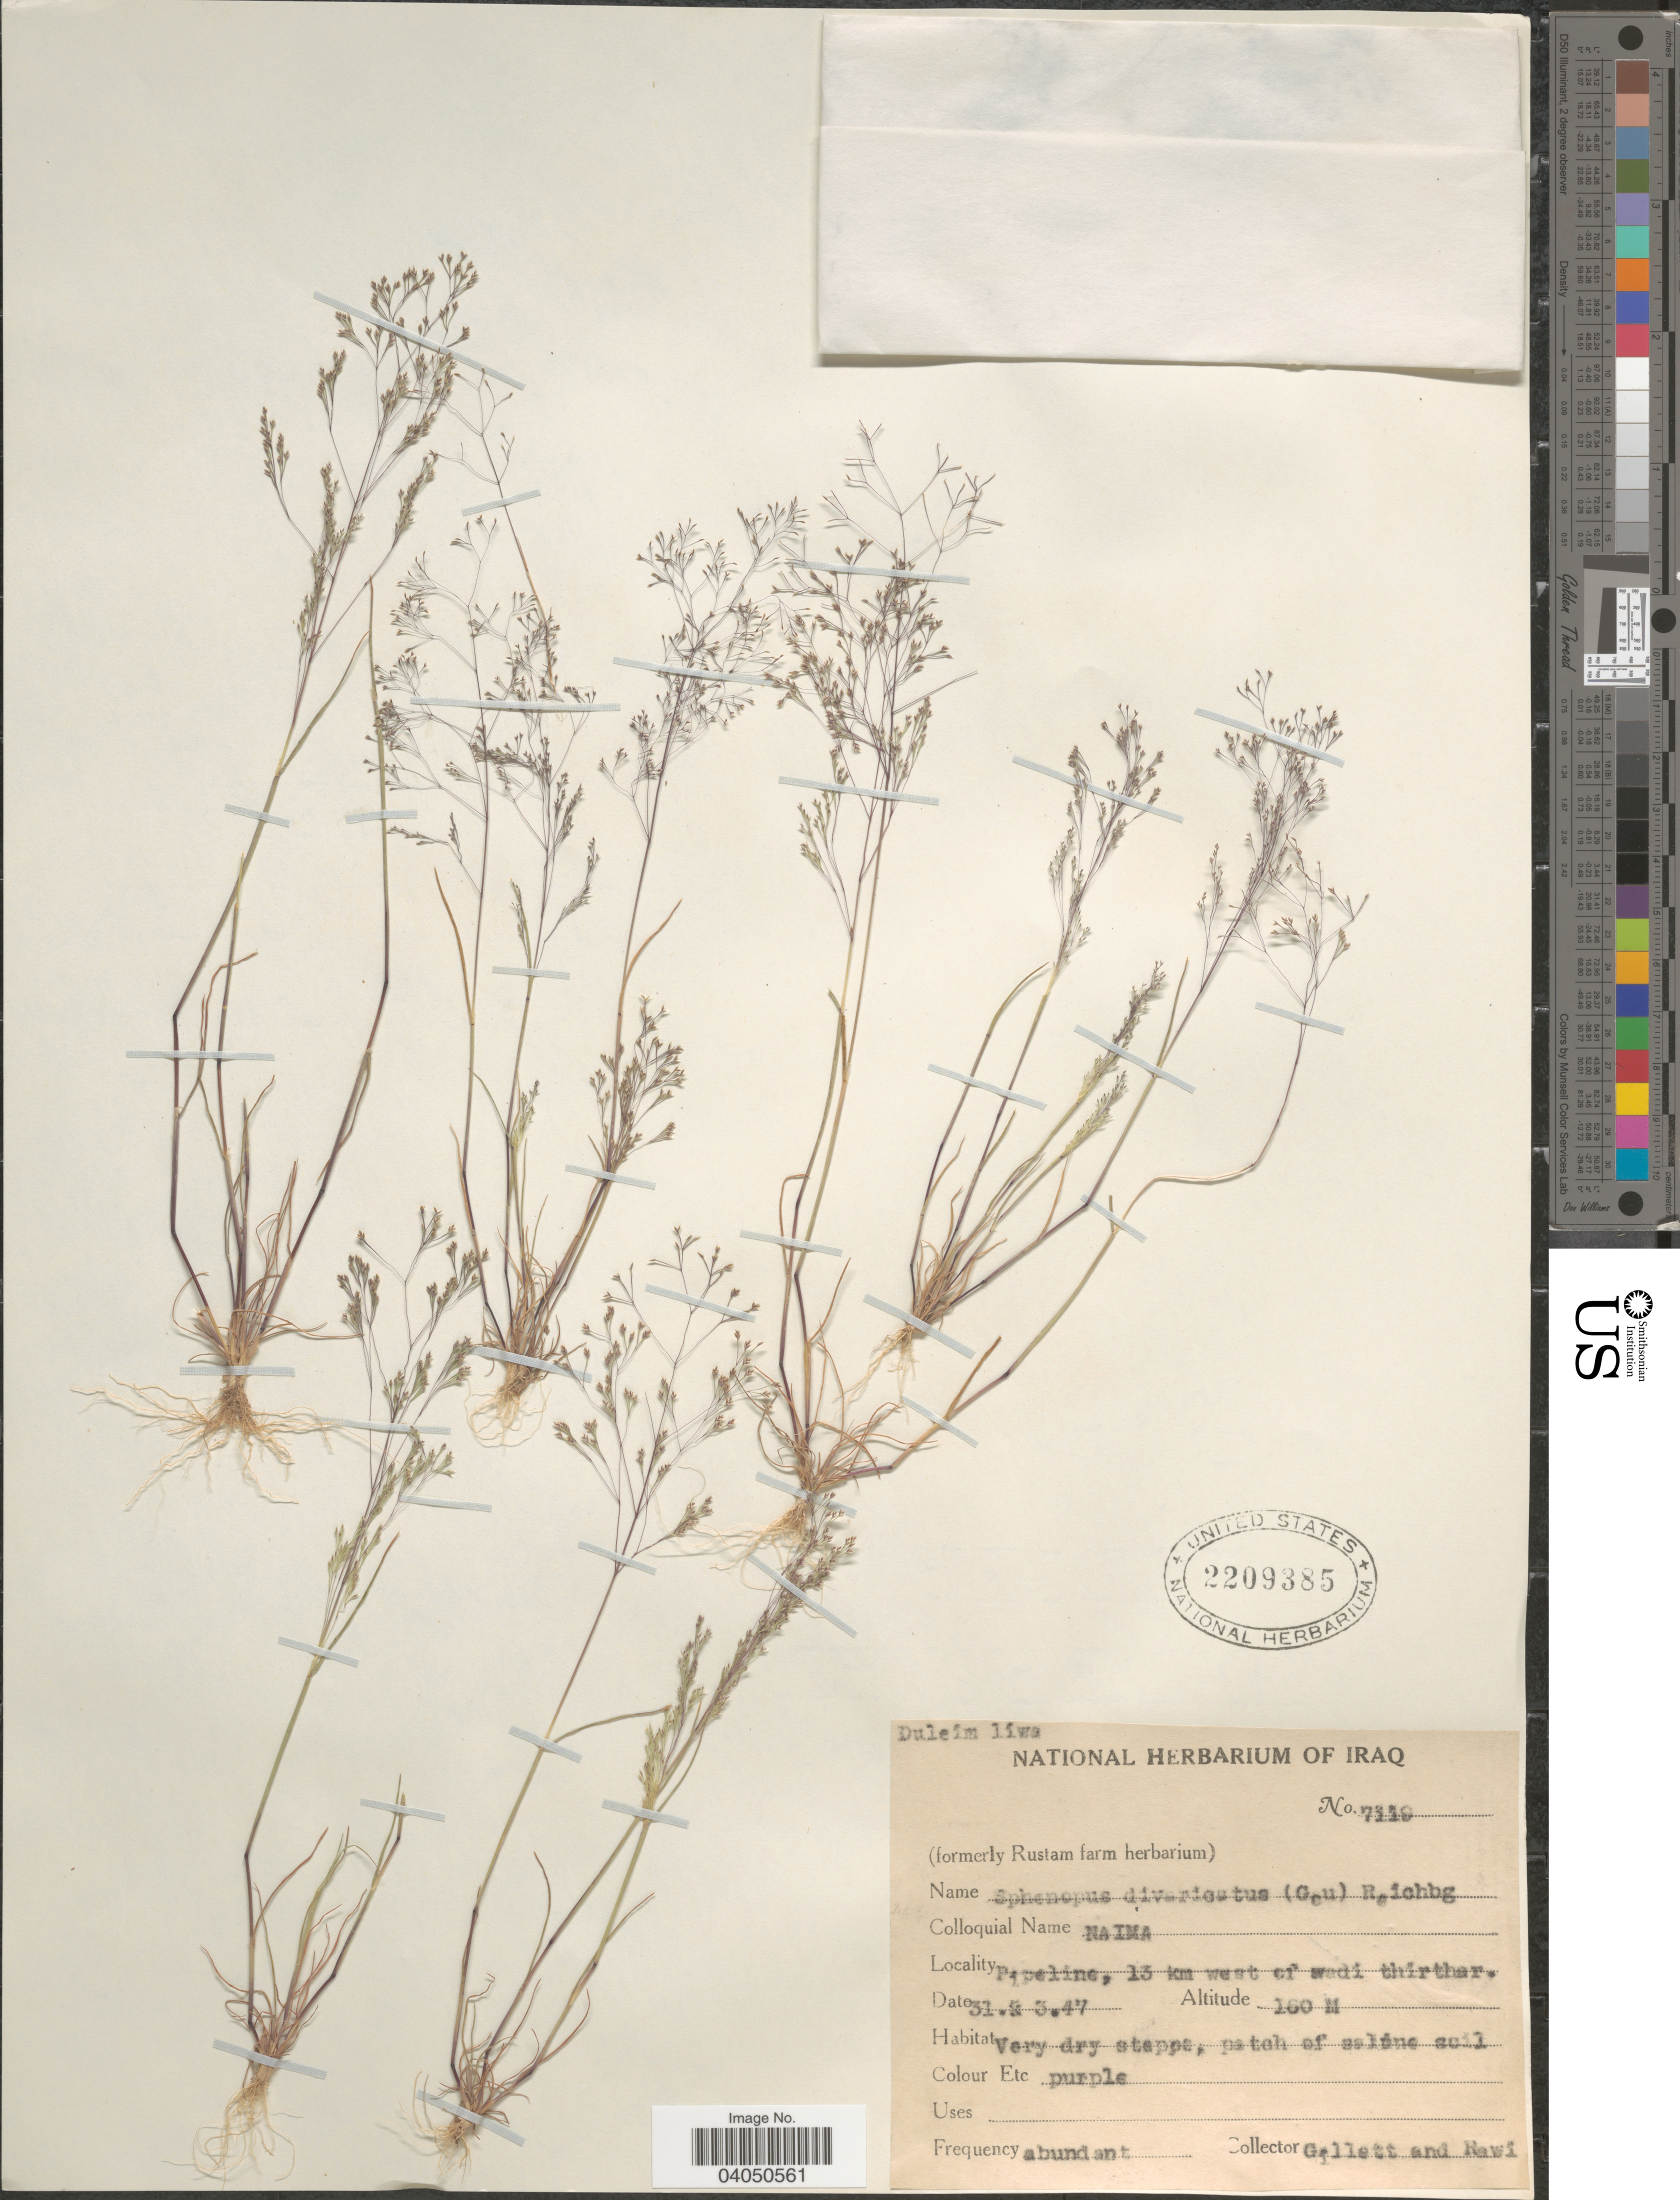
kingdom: Plantae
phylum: Tracheophyta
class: Liliopsida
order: Poales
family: Poaceae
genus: Sphenopus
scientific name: Sphenopus divaricatus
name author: (Gouan) Rchb.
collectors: Gillett, -- & -. Rawi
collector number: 7119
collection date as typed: Transcribed d/m/y: 31/3/47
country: Iraq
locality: Duleim liwa. Pipeline, 13 km west of wadi thirthar.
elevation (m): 180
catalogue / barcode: US 2209385